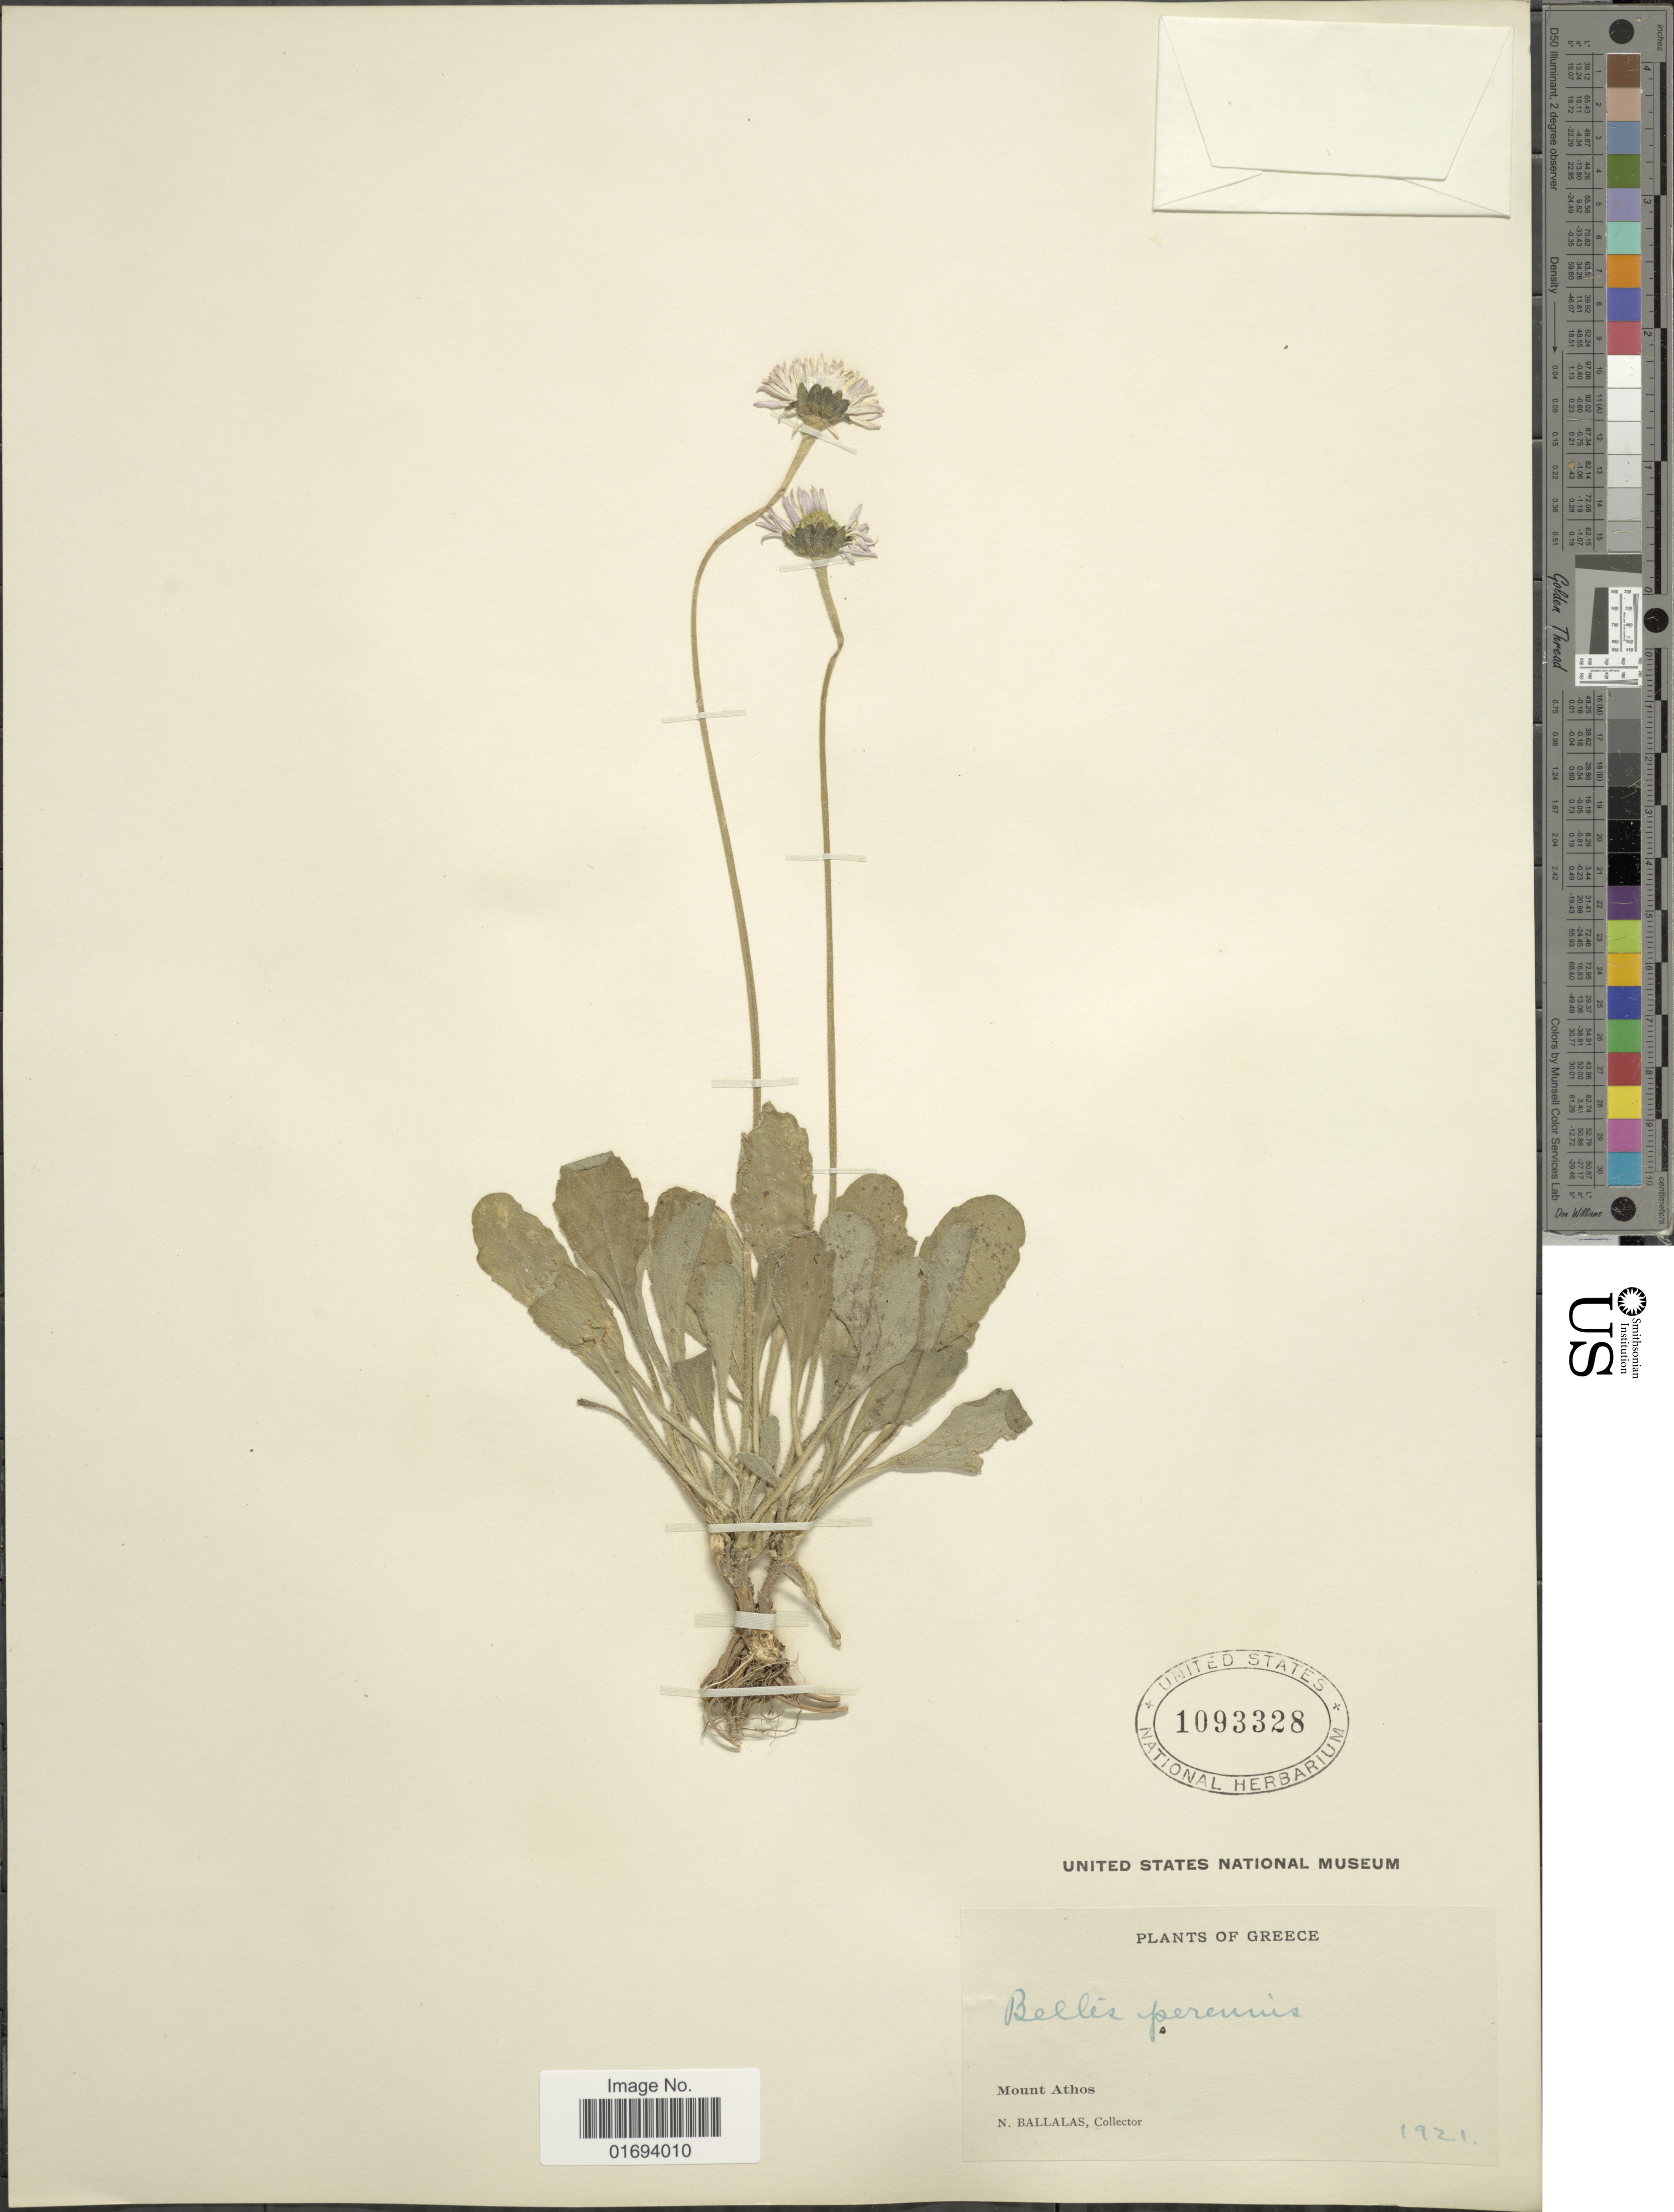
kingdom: Plantae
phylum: Tracheophyta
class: Magnoliopsida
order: Asterales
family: Asteraceae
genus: Bellis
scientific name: Bellis perennis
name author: L.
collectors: N. Ballalas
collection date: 1921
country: Greece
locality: Greece Mount Athos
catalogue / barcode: US 1093328